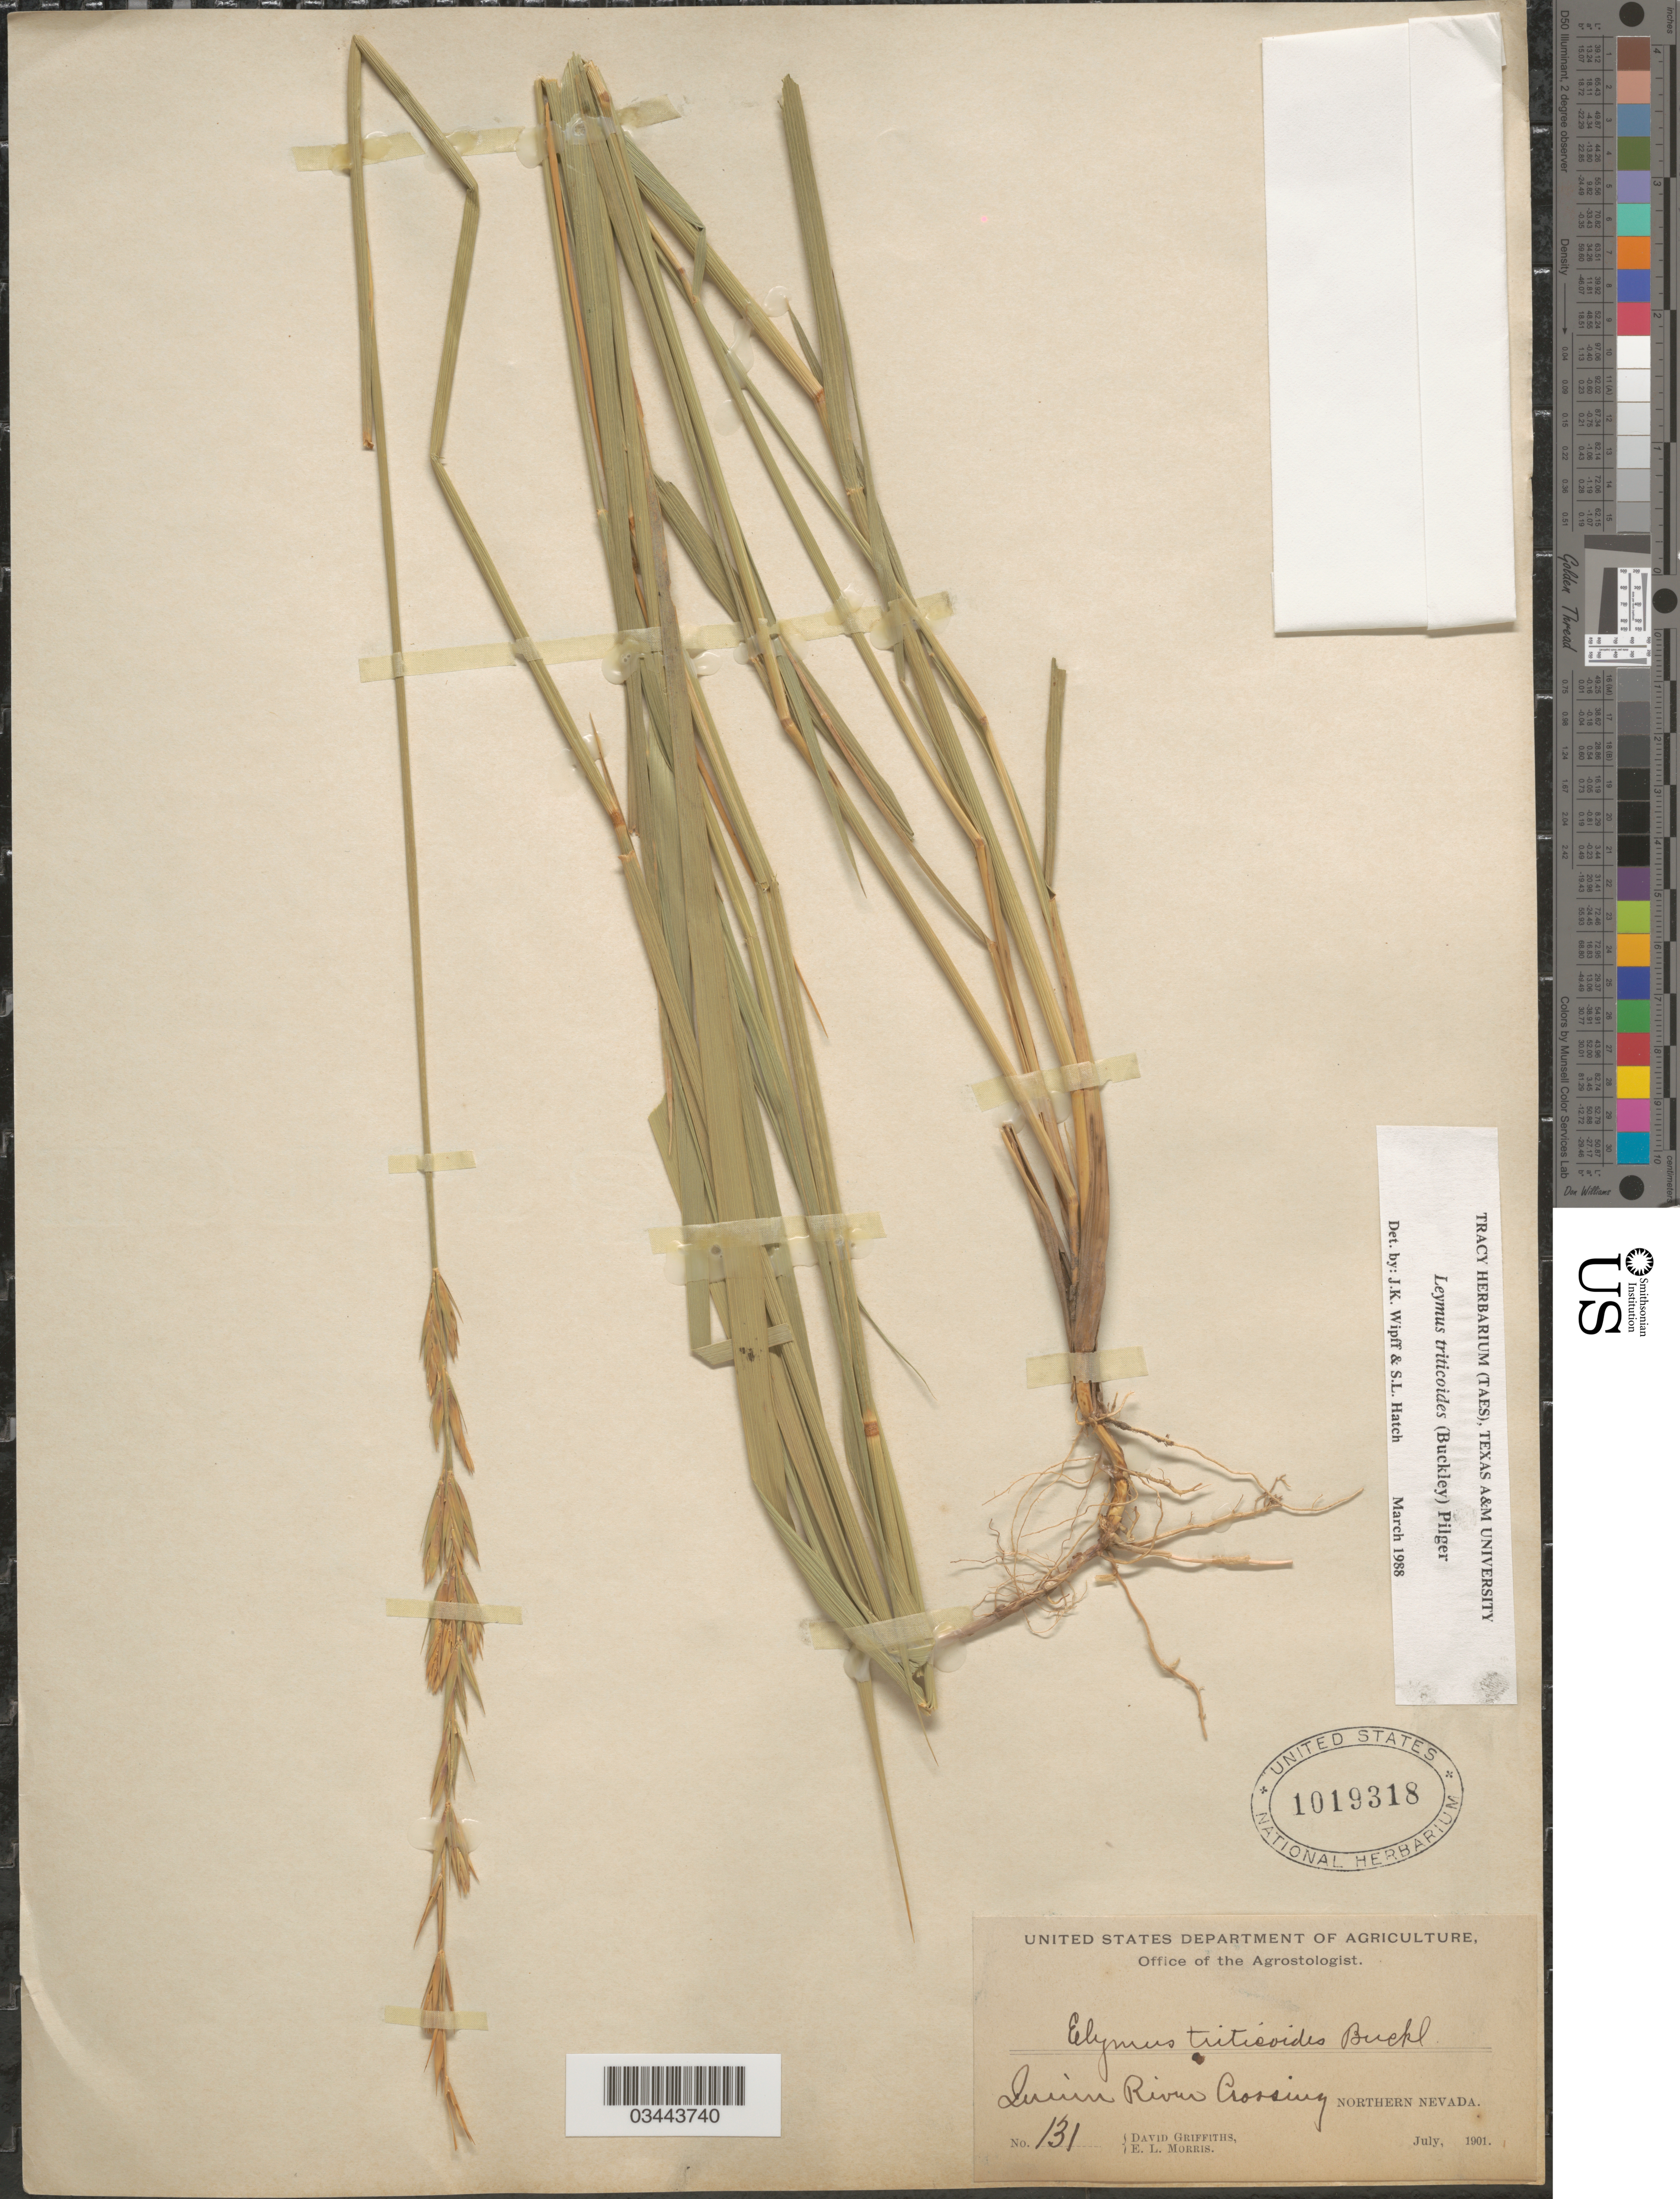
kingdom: Plantae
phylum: Tracheophyta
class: Liliopsida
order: Poales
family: Poaceae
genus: Leymus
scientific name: Leymus triticoides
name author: (Buckley) Pilg.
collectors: D. Griffiths & E. Morris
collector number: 131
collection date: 1901-07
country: United States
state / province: Nevada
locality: Quinn River Crossing Northern Nevada.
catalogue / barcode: US 1019318